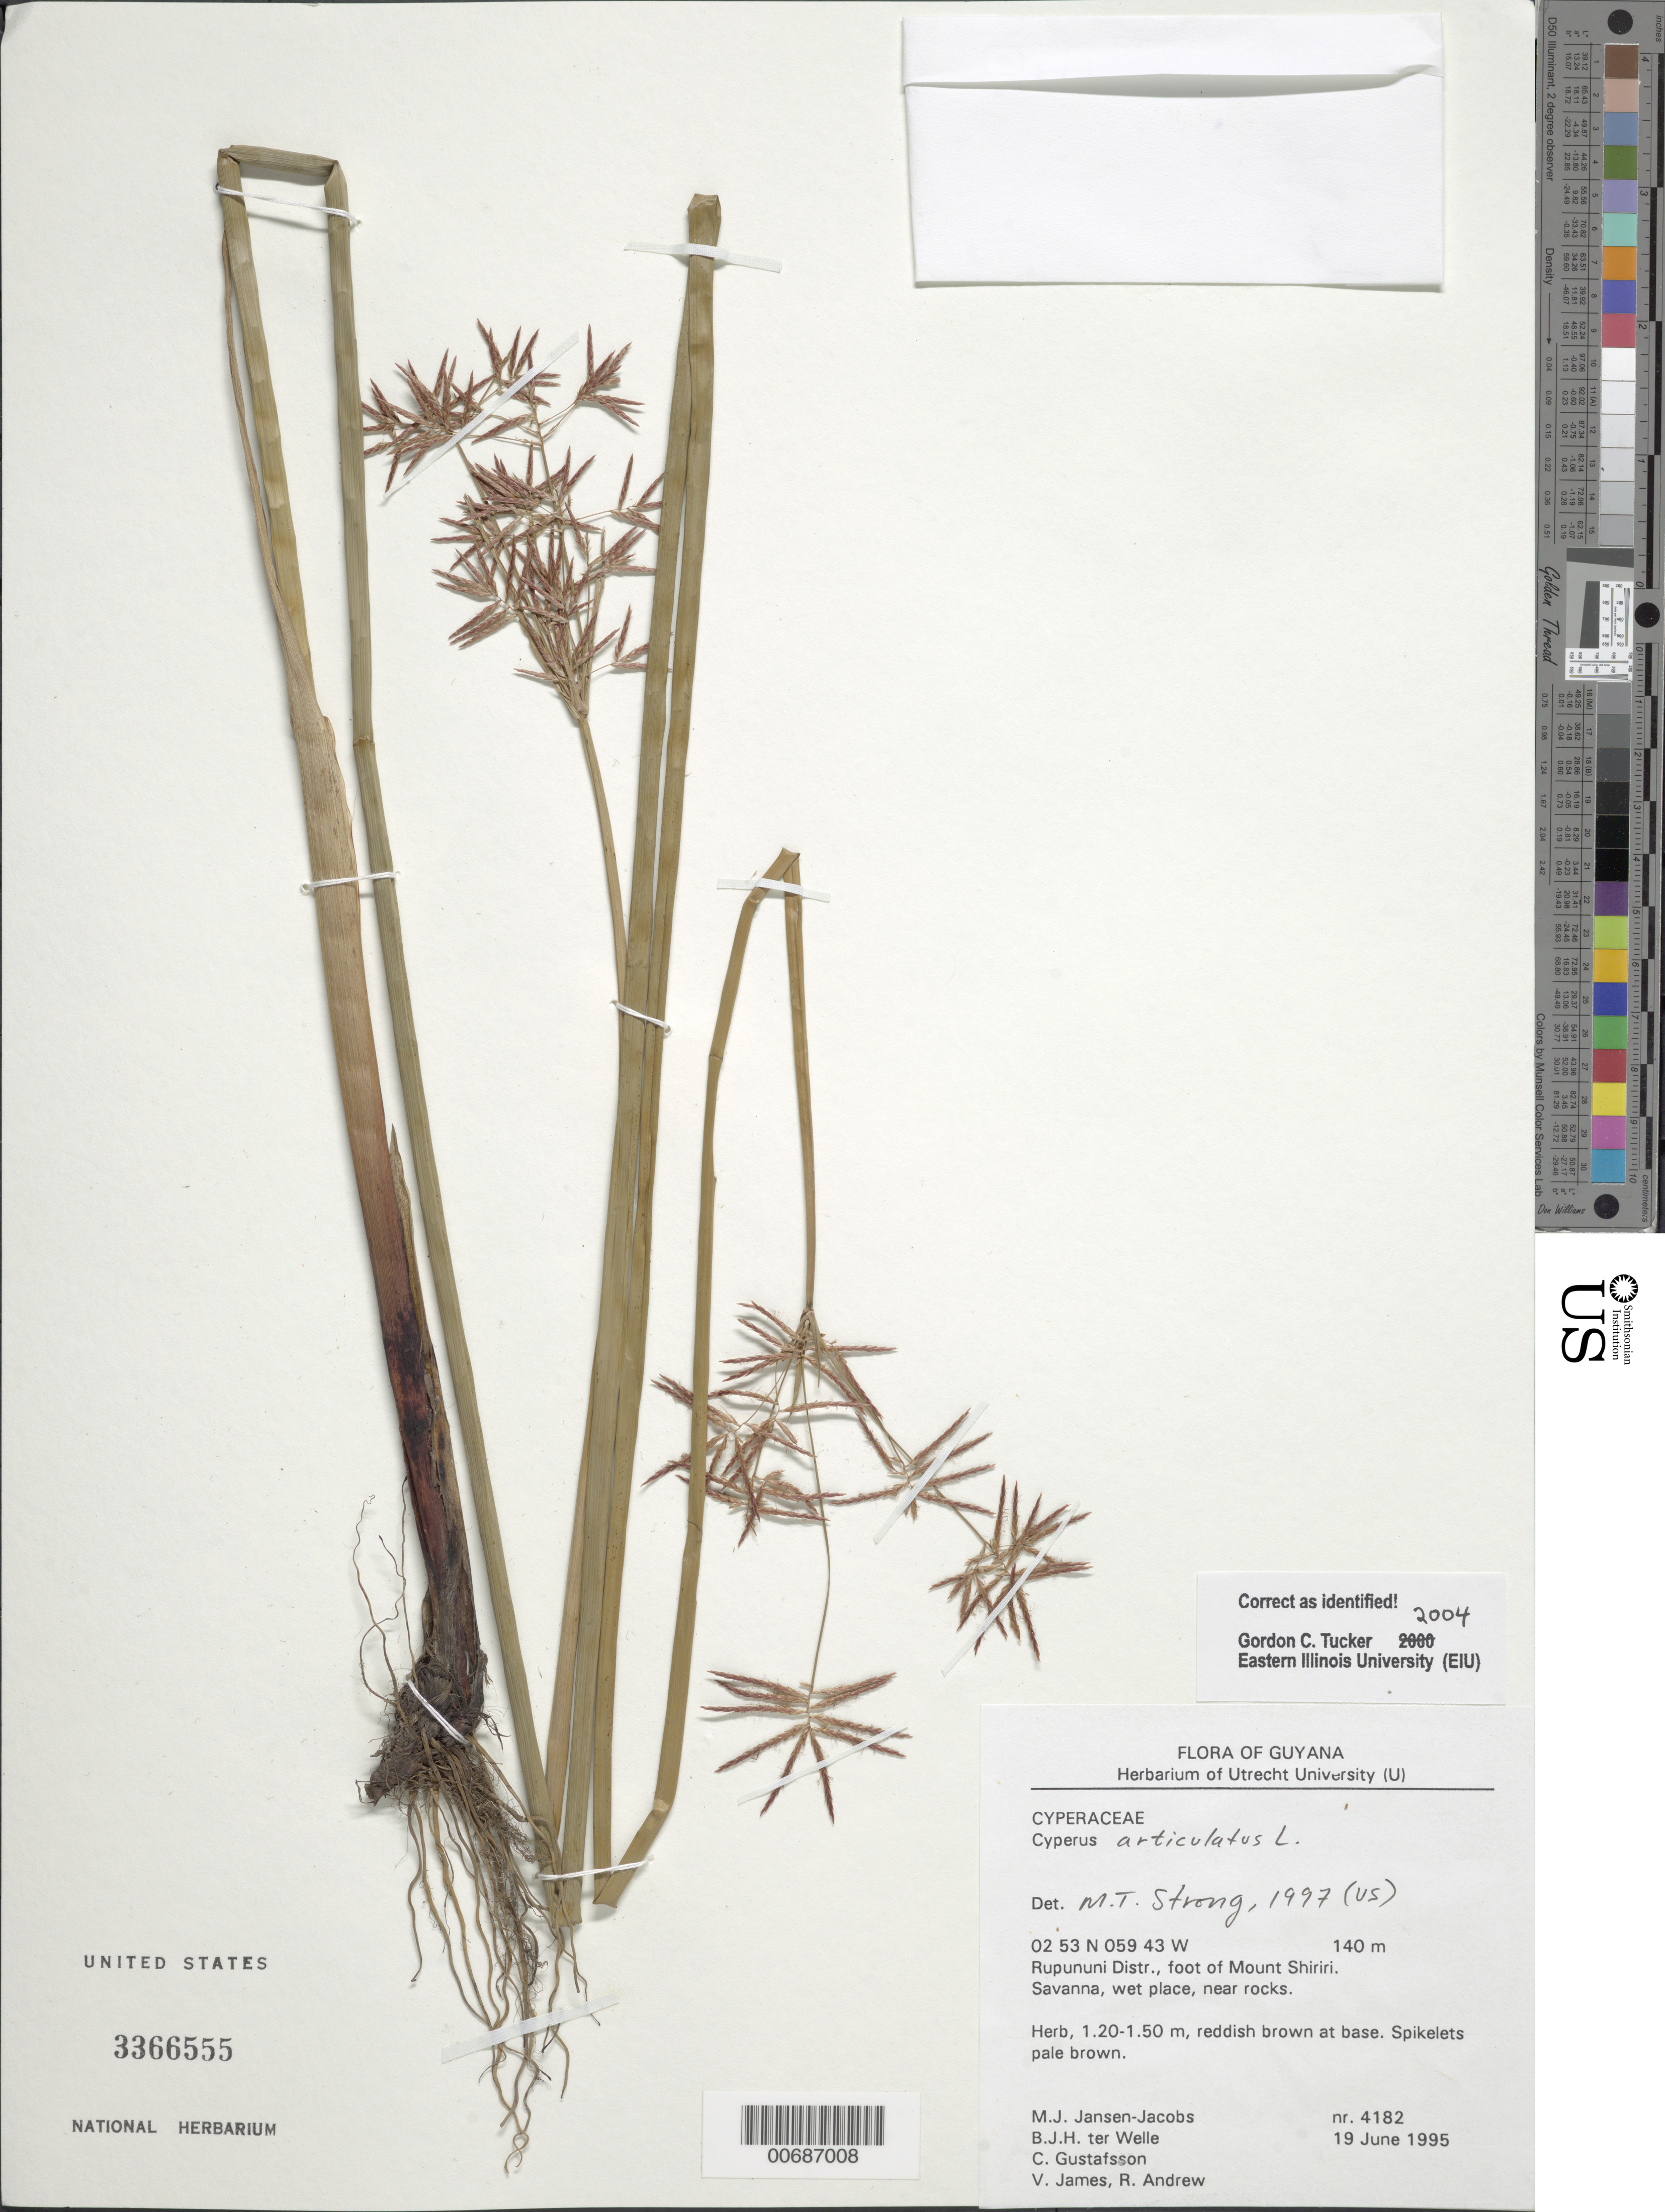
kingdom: Plantae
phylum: Tracheophyta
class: Liliopsida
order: Poales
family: Cyperaceae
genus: Cyperus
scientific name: Cyperus articulatus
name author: L.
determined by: Tucker, G. C.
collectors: M. J. Jansen-Jacobs, B. Welle, C. G. Gustafsson, V. James & R. Andrew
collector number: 4182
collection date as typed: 19-Jun-95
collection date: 1995-06-19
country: Guyana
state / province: U. Takutu-U. Essequibo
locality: Mount Shiriri, at foot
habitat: Savanna, wet place, near rocks;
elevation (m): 140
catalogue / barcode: US 3366555